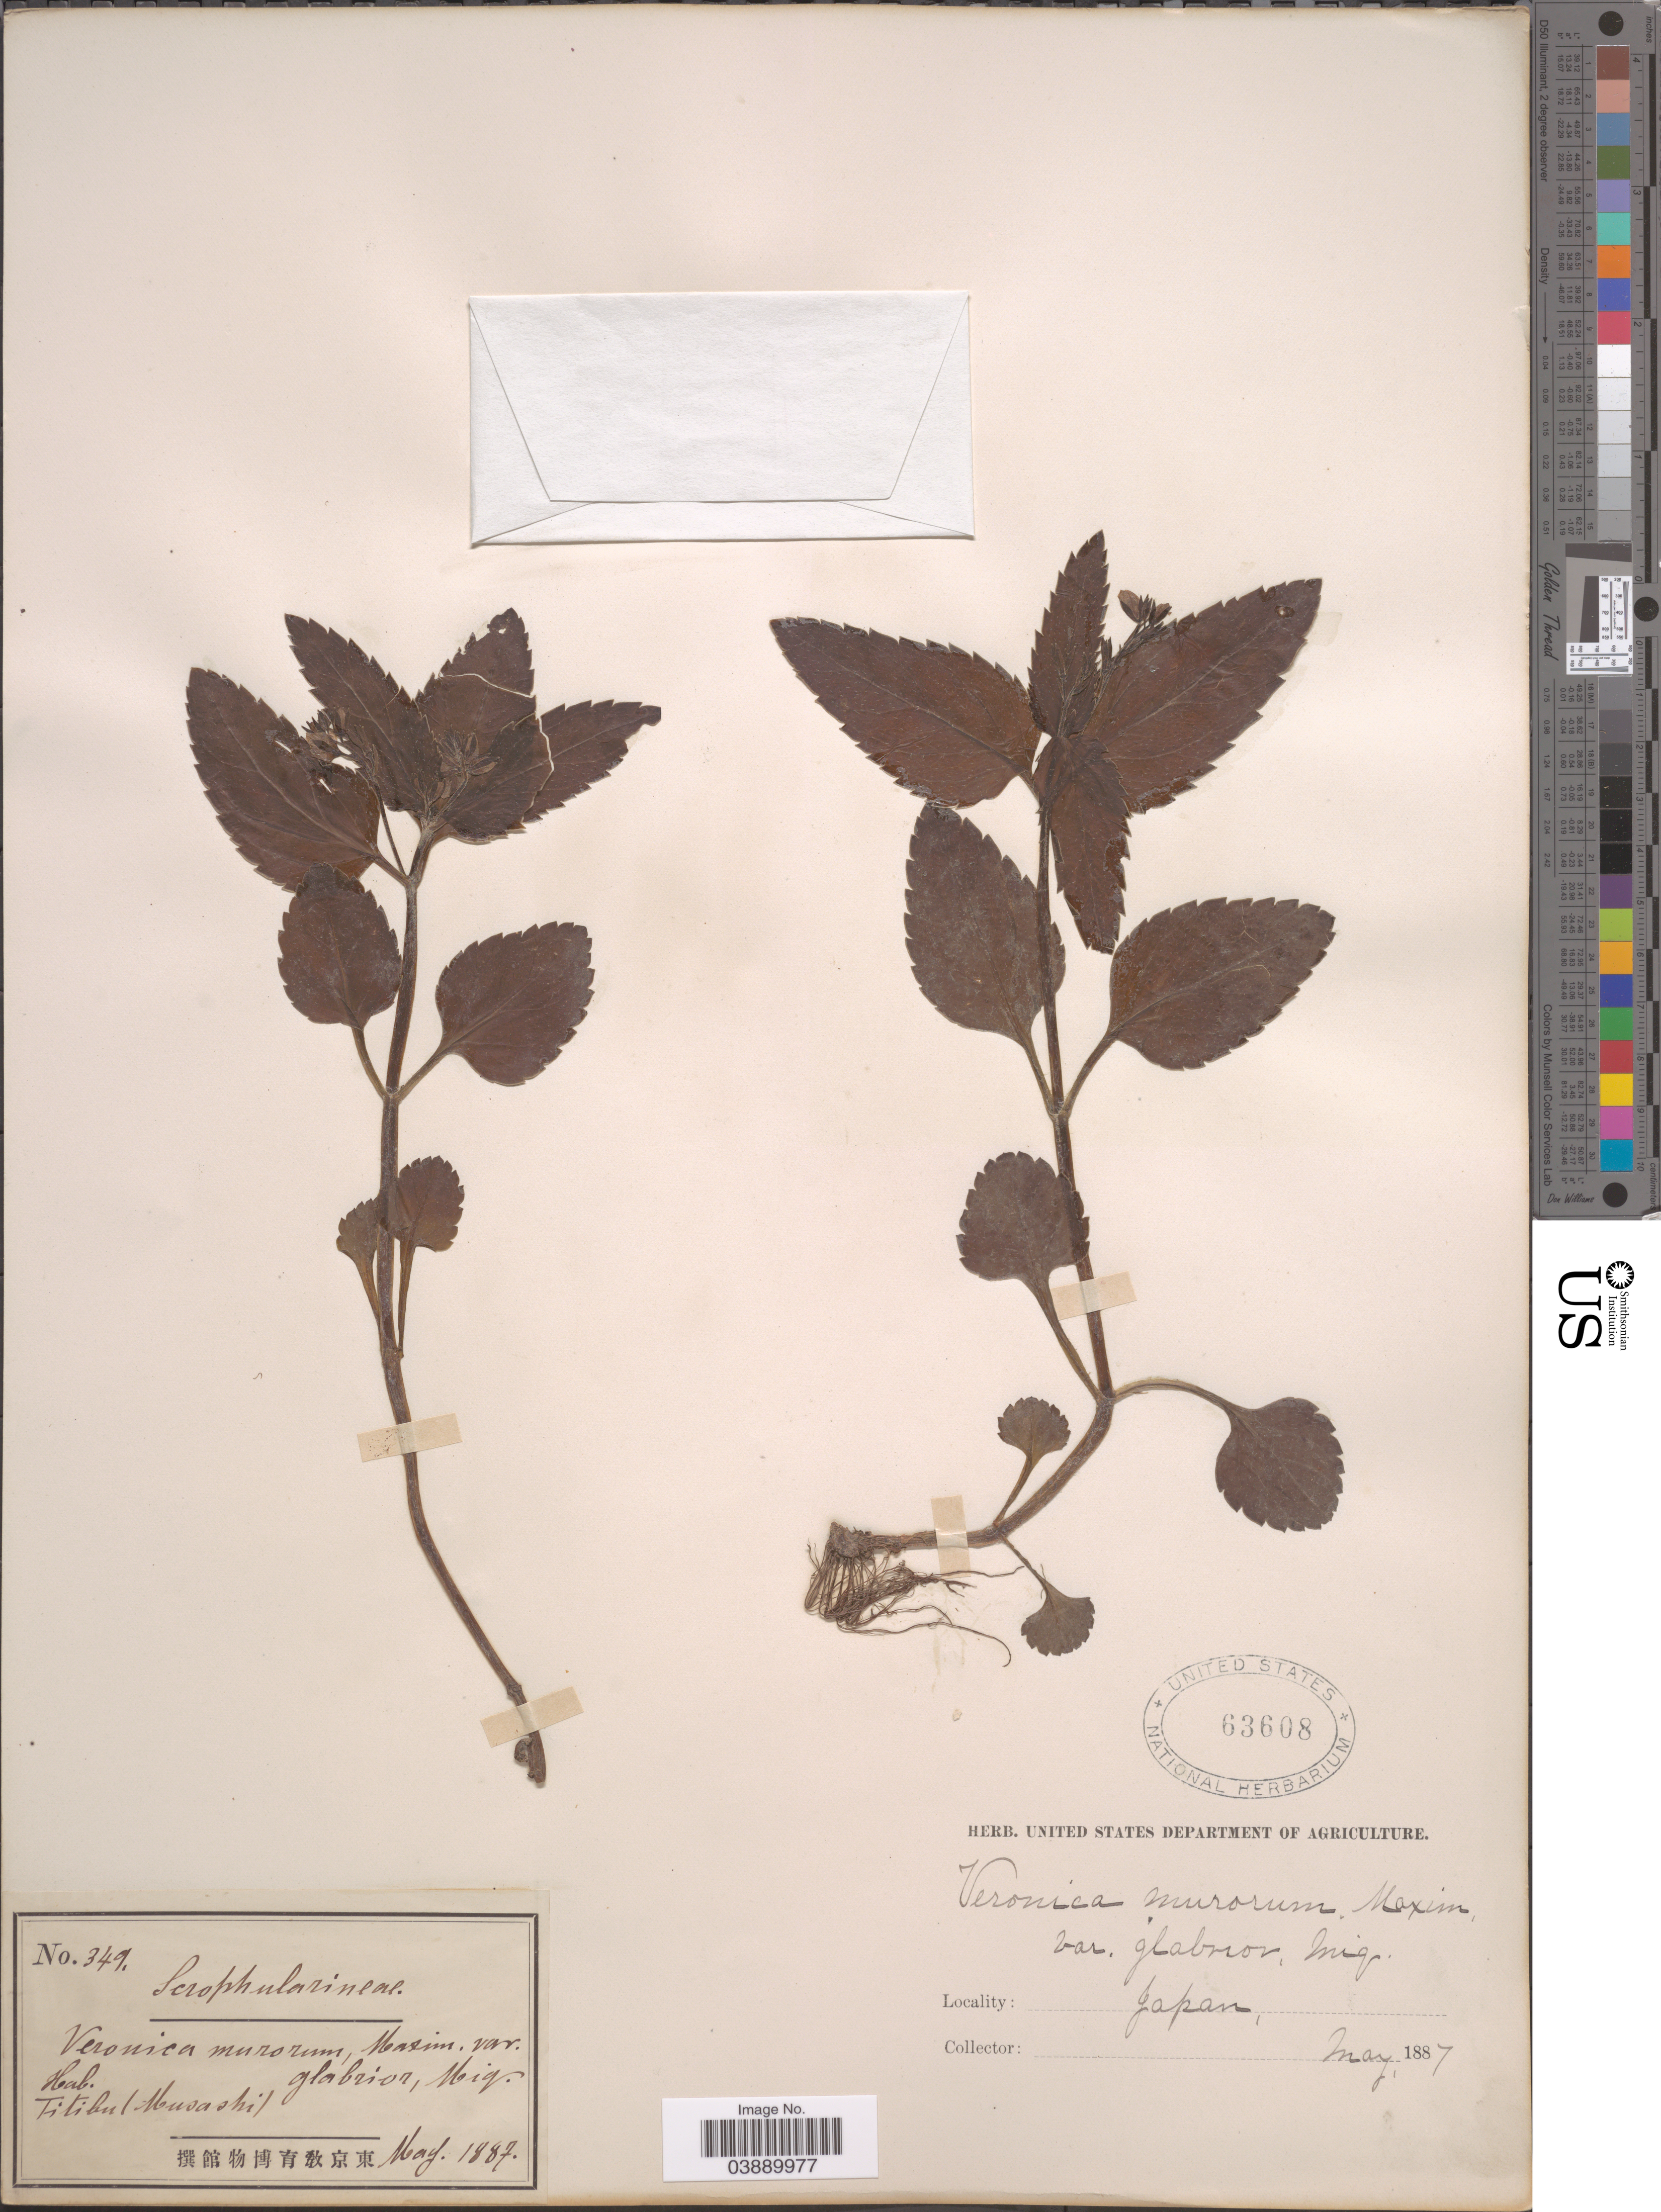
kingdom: Plantae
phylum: Tracheophyta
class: Magnoliopsida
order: Lamiales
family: Plantaginaceae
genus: Veronica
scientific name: Veronica cana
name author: Wall.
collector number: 349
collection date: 1887-05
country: Japan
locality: Titibu (Musashi).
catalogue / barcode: US 63608